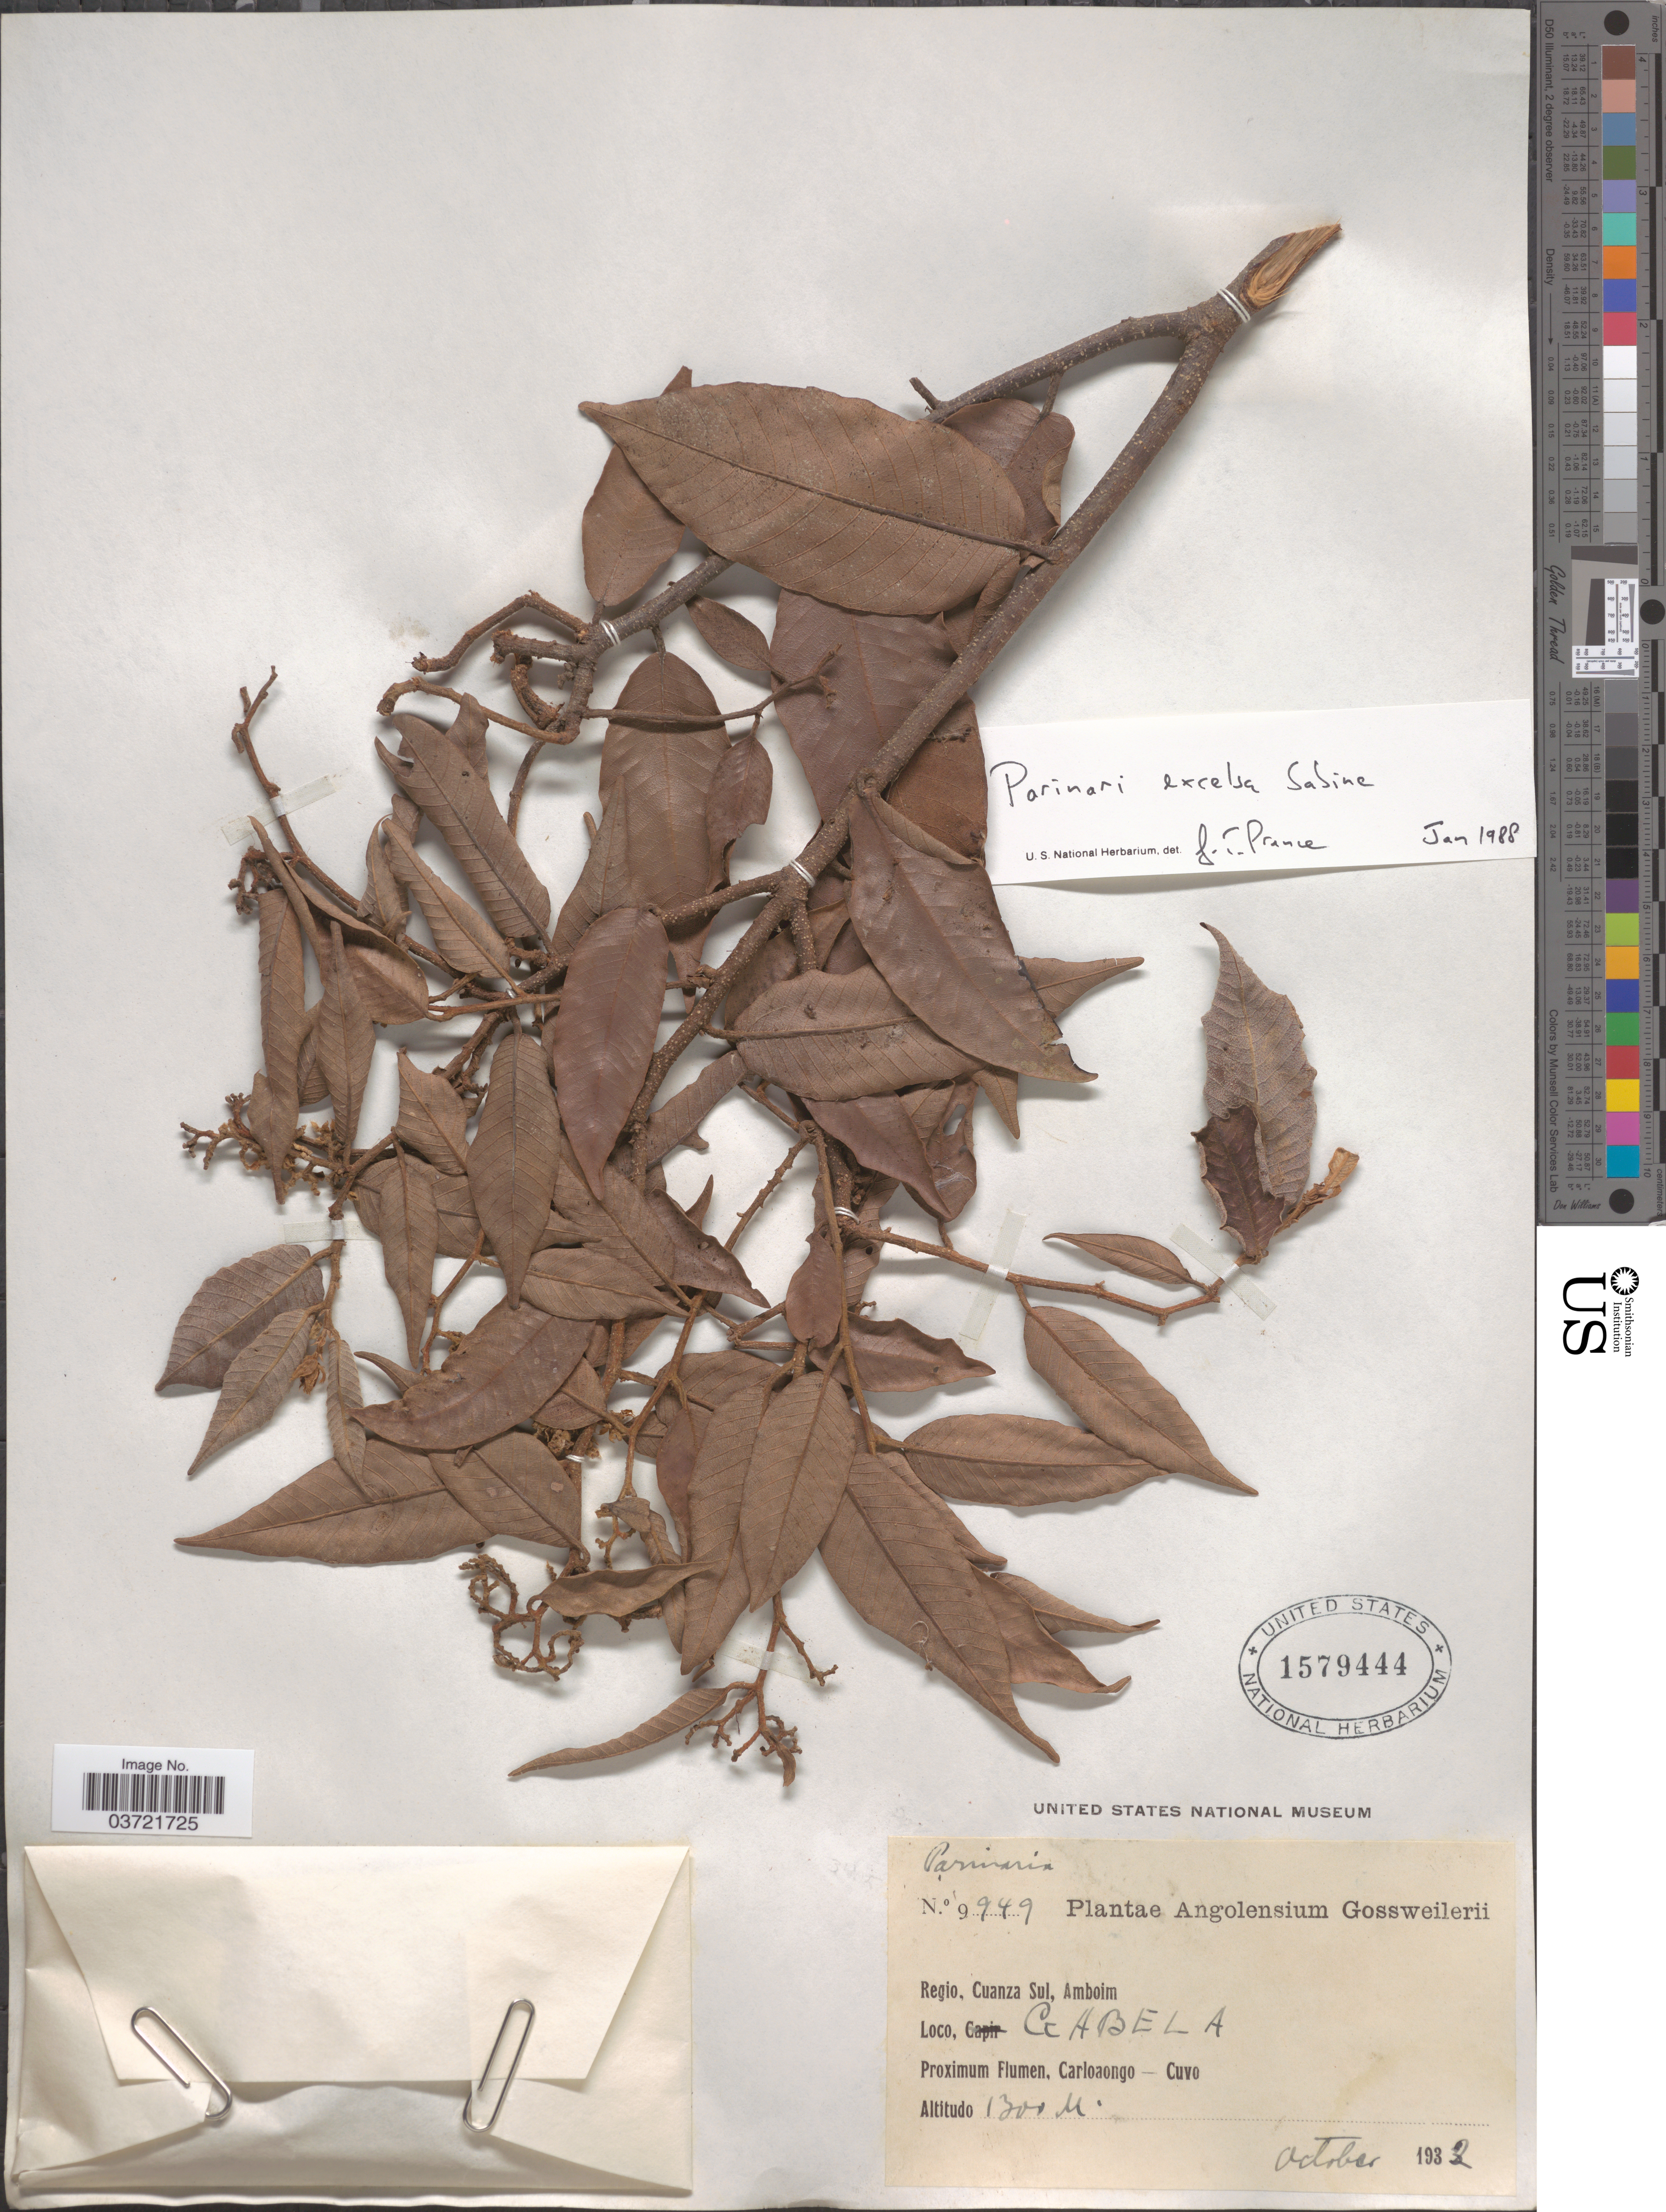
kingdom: Plantae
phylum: Tracheophyta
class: Magnoliopsida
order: Malpighiales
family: Chrysobalanaceae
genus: Parinari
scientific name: Parinari excelsa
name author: Sabine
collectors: -. Gossweiler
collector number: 9949?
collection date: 1932-10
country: Angola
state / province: Cuanza Sul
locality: Regio. Cuanza Sul, Amboim. Gabela. Proximum Flumen, Carloaongo - Cuvo.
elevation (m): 1300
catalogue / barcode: US 1579444